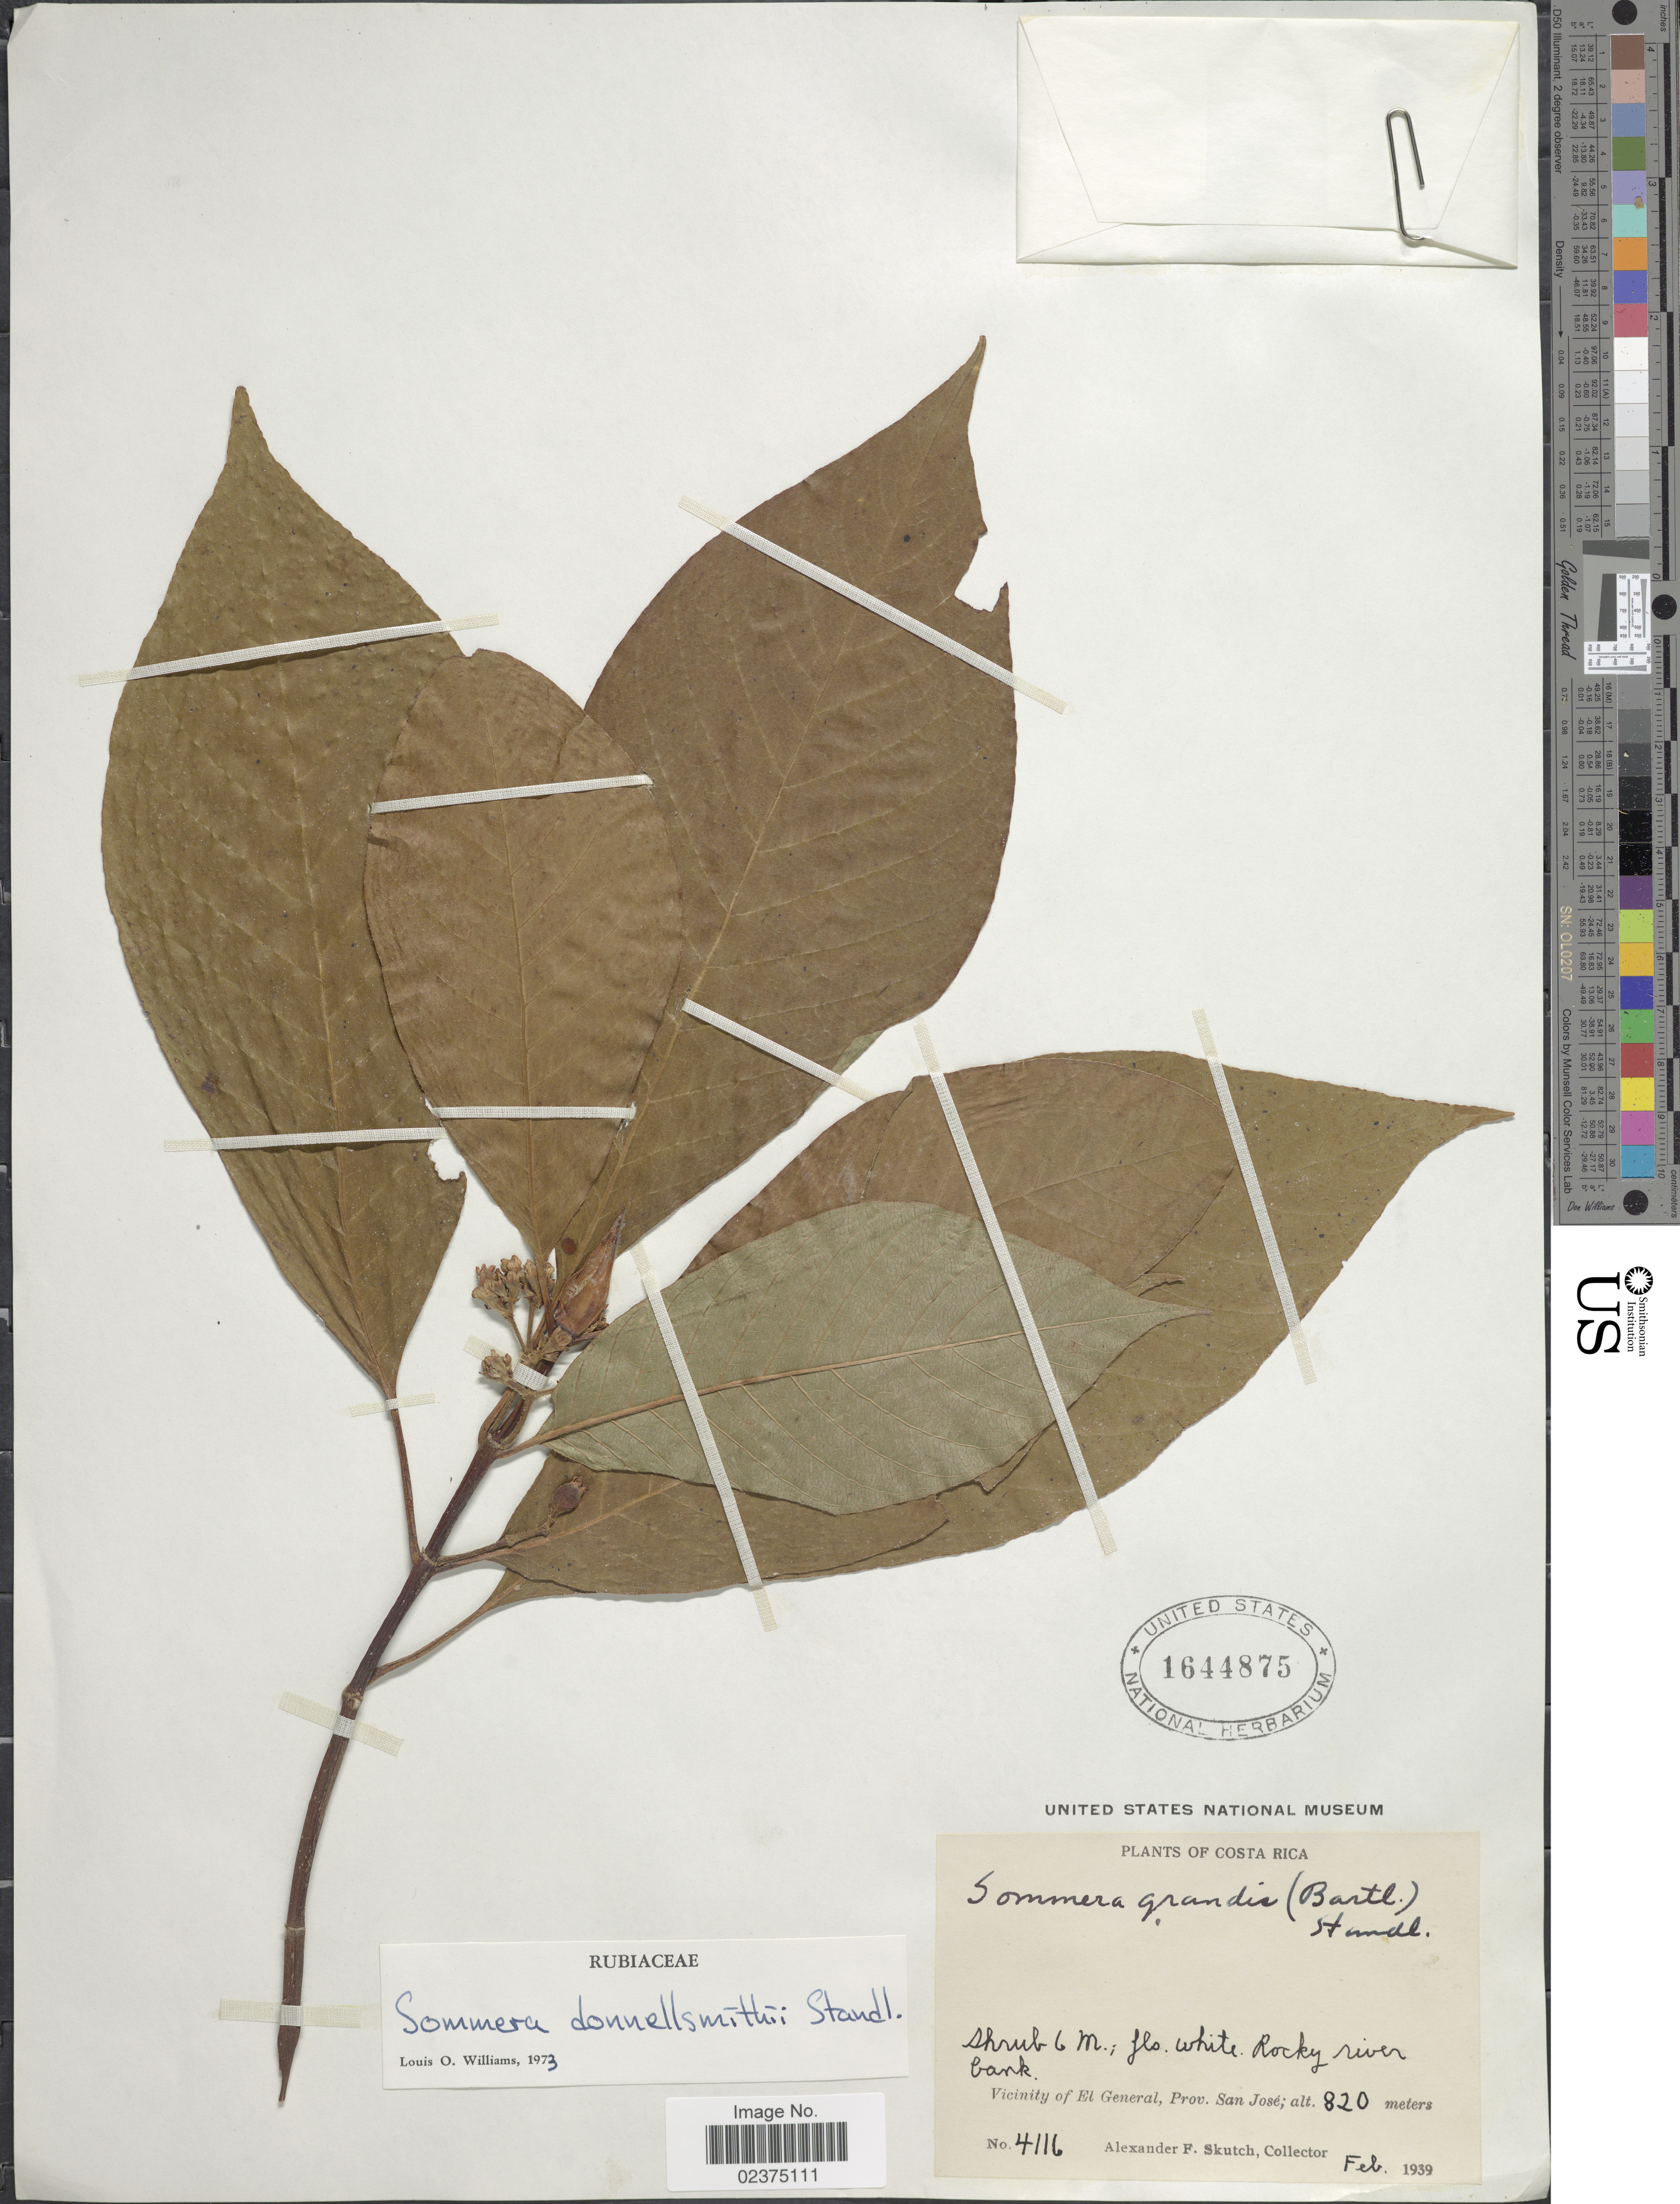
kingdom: Plantae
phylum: Tracheophyta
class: Magnoliopsida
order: Gentianales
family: Rubiaceae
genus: Sommera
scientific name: Sommera donnell-smithii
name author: Standl.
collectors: A. F. Skutch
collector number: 4116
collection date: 1939-02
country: Costa Rica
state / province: San José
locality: Rocky river bank, vicinity of El General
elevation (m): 820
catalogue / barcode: US 1644875